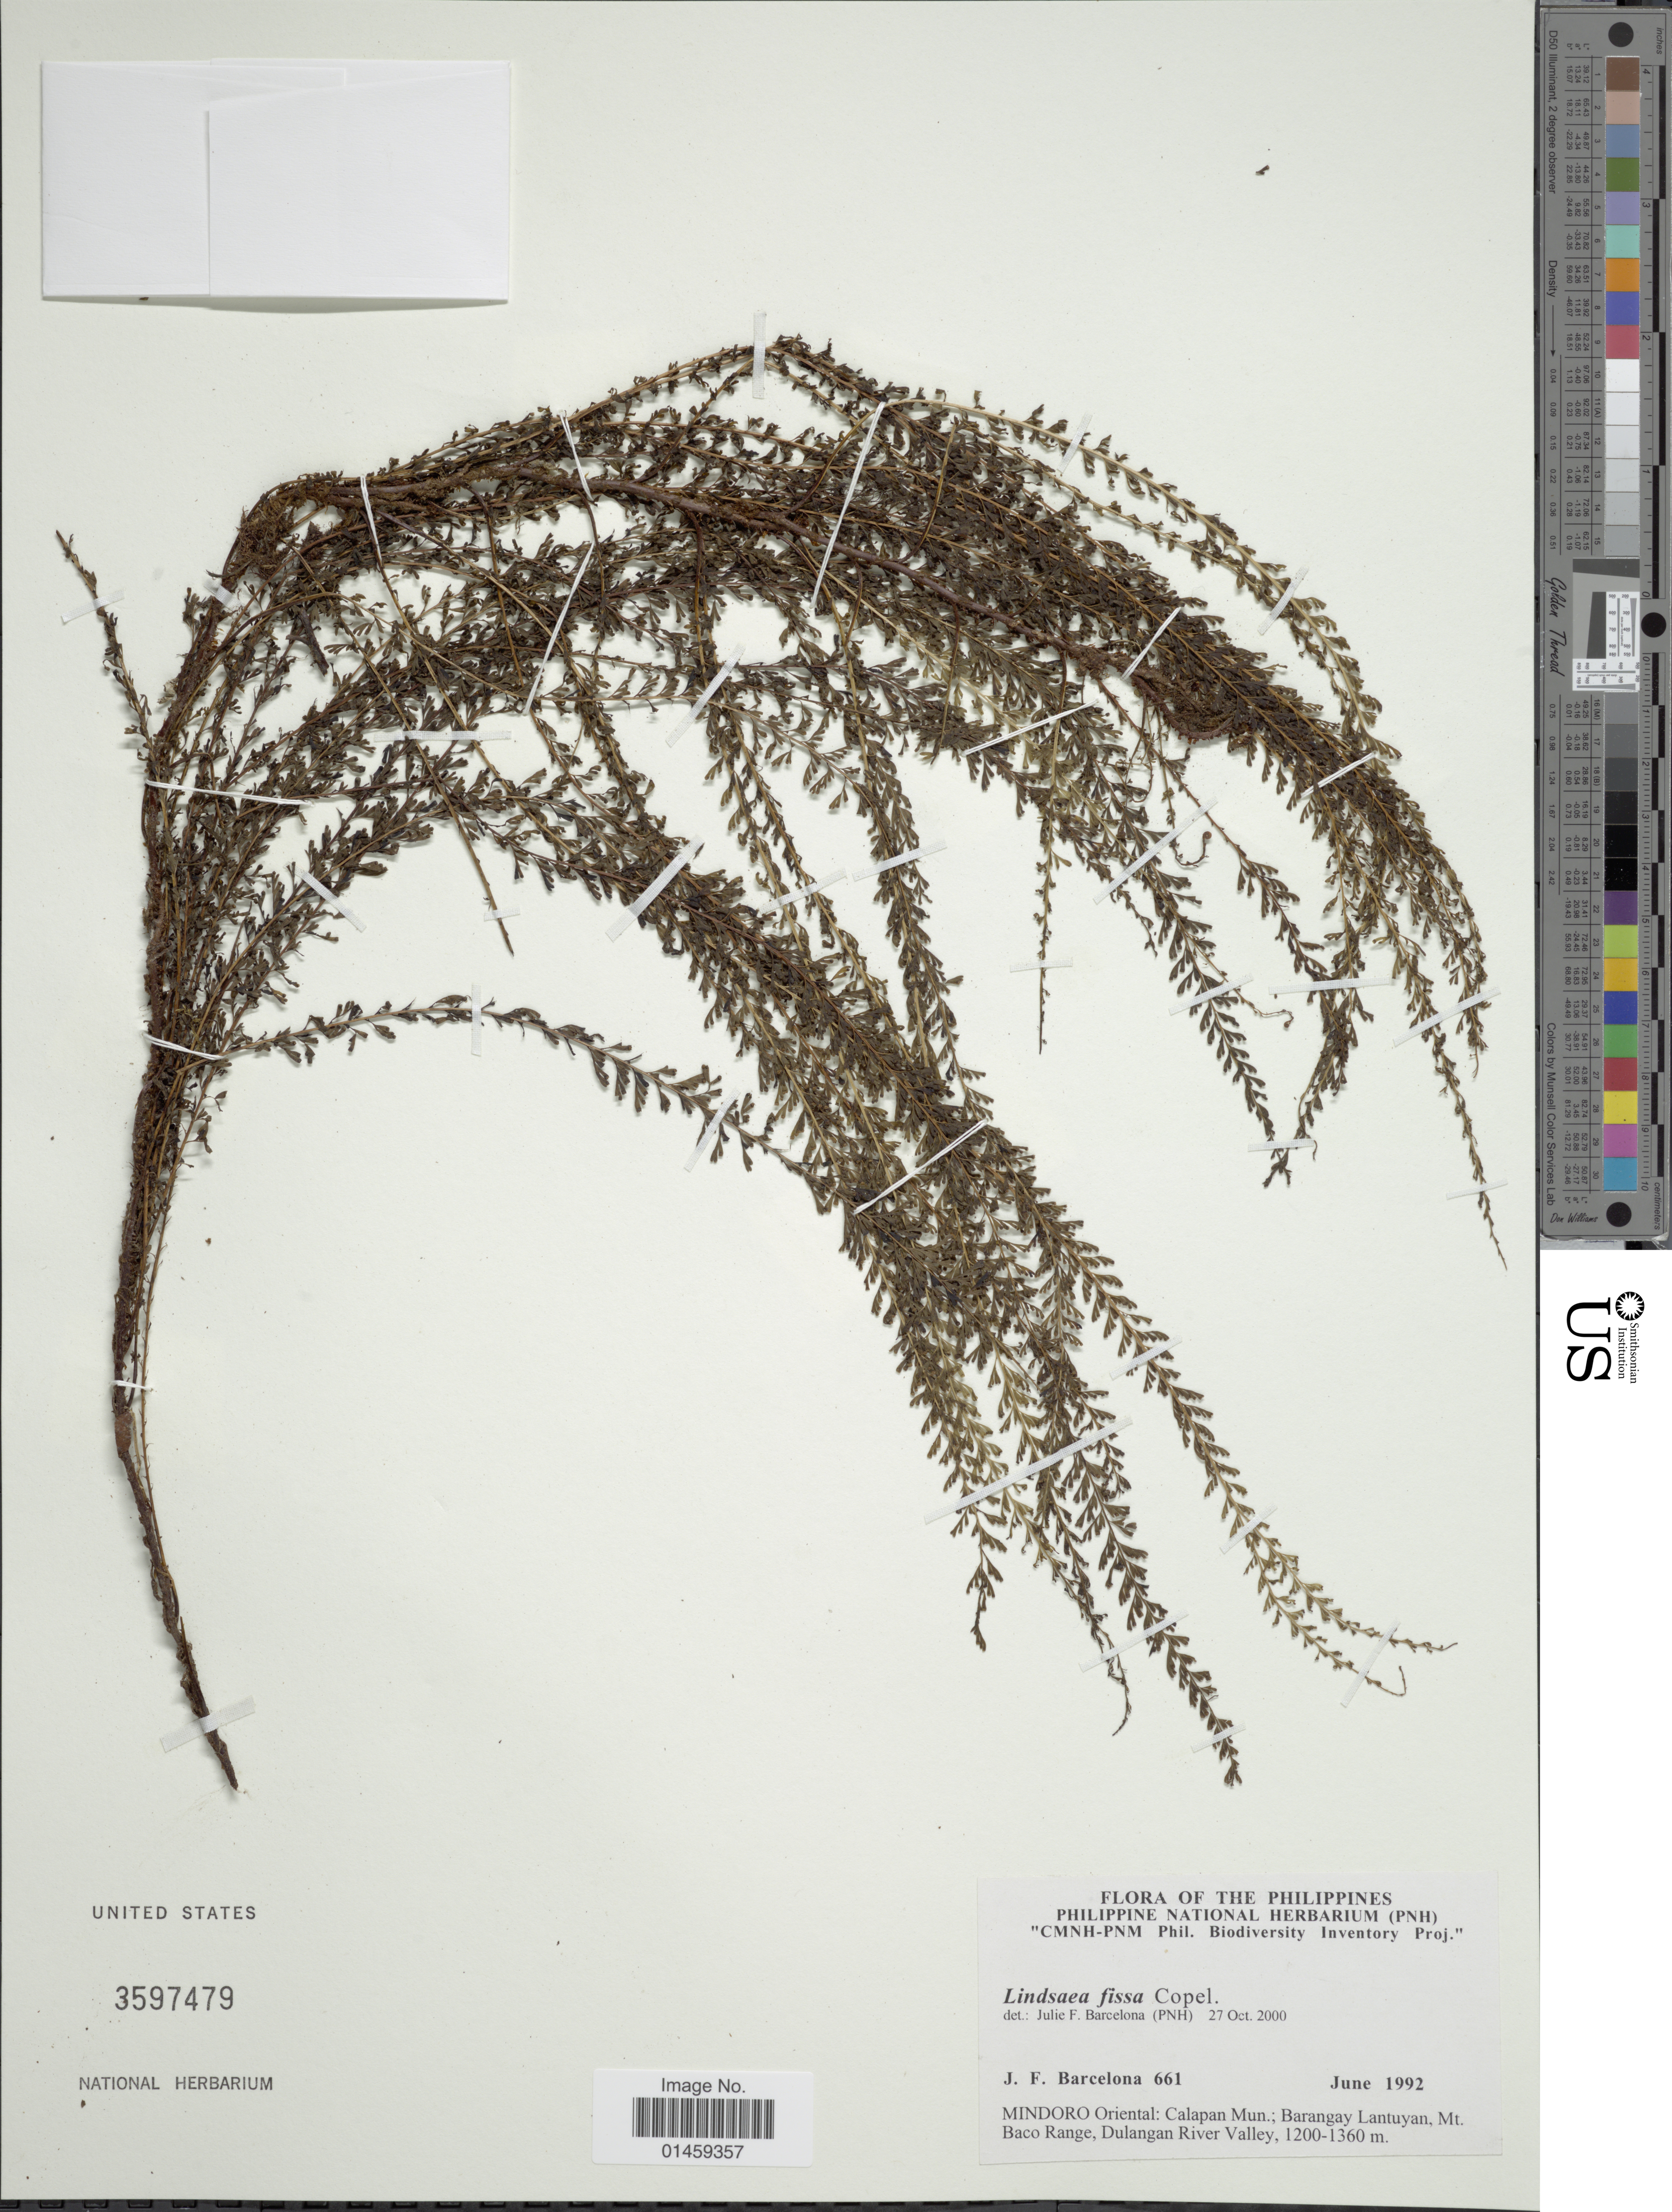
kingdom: Plantae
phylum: Tracheophyta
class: Polypodiopsida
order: Polypodiales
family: Lindsaeaceae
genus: Lindsaea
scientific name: Lindsaea fissa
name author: Copel.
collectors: J. F. Barcelona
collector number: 661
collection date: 1992-06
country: Philippines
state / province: Mimaropa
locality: Mindoro Oriental: Calapan Mun.; Barangay Lantuyan, Mt. Baco Range, Dulangan River Valley.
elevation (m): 1200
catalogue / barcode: US 3597479